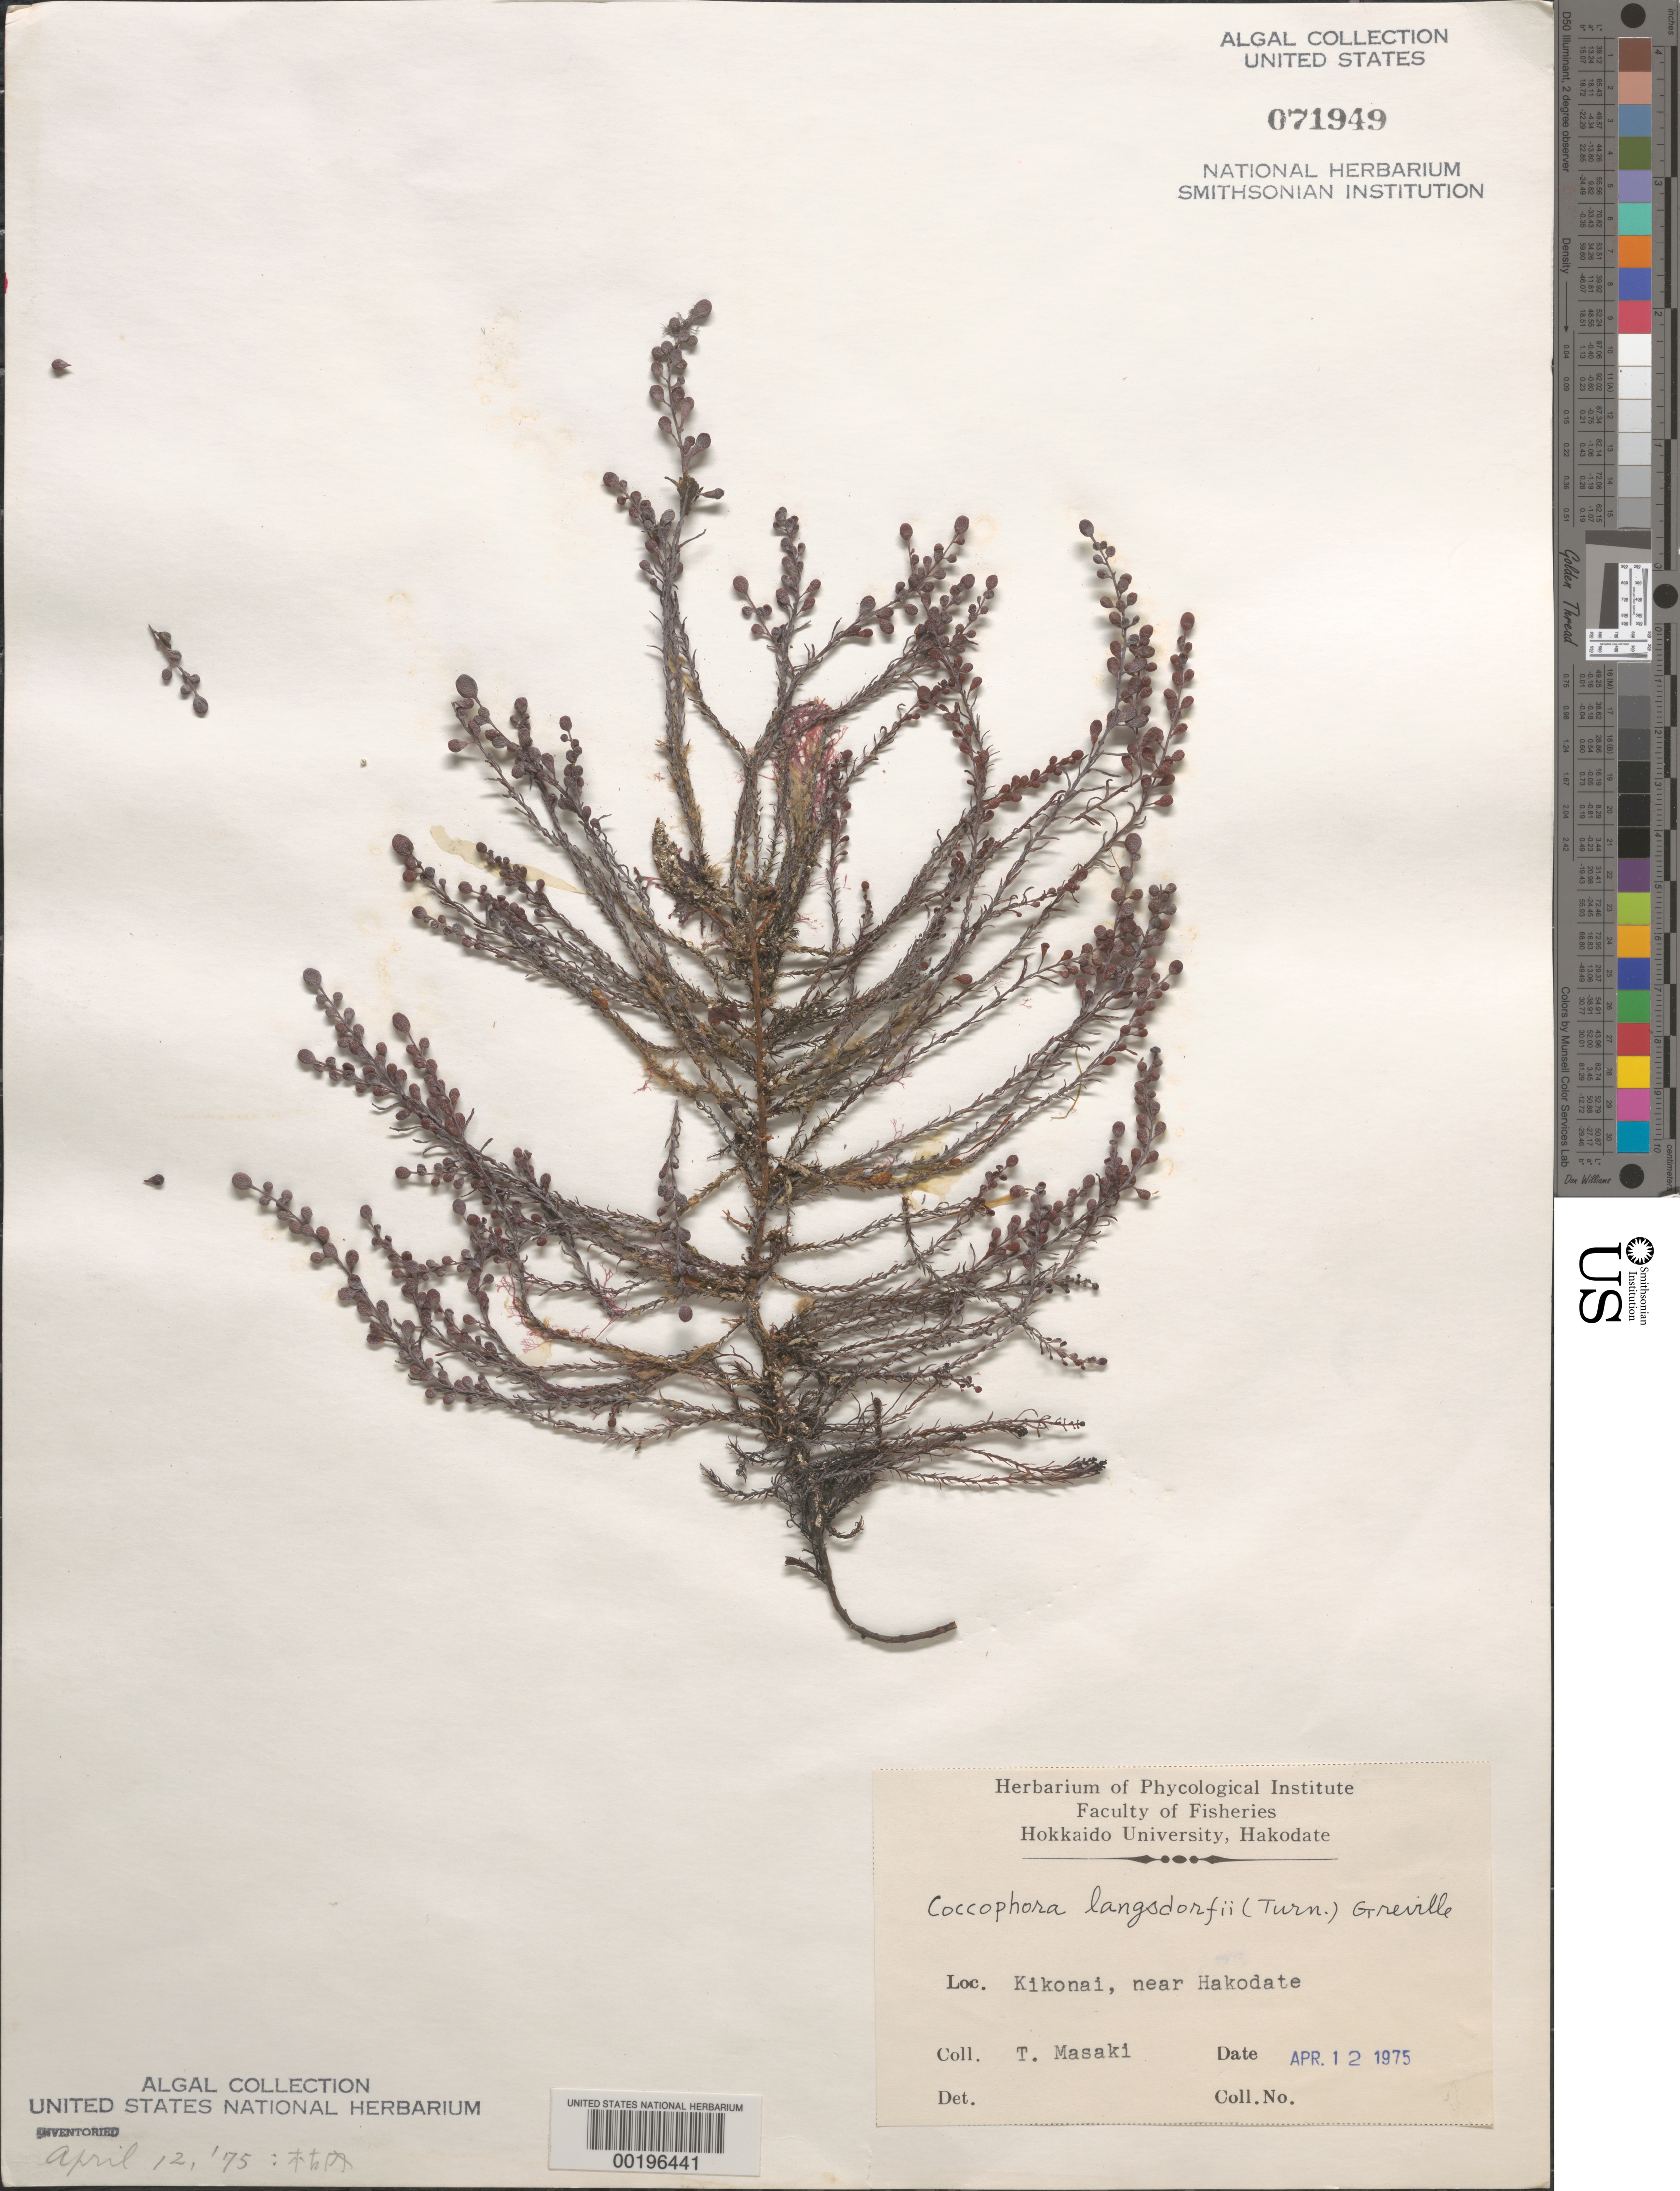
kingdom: Chromista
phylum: Ochrophyta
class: Phaeophyceae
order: Fucales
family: Sargassaceae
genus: Coccophora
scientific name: Coccophora langsdorfii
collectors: T. Masaki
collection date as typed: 12 Apr 1975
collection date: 1975-04-12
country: Japan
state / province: Hokkaido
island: Hokkaido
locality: Kikonai, near Hakodate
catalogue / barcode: US 71949